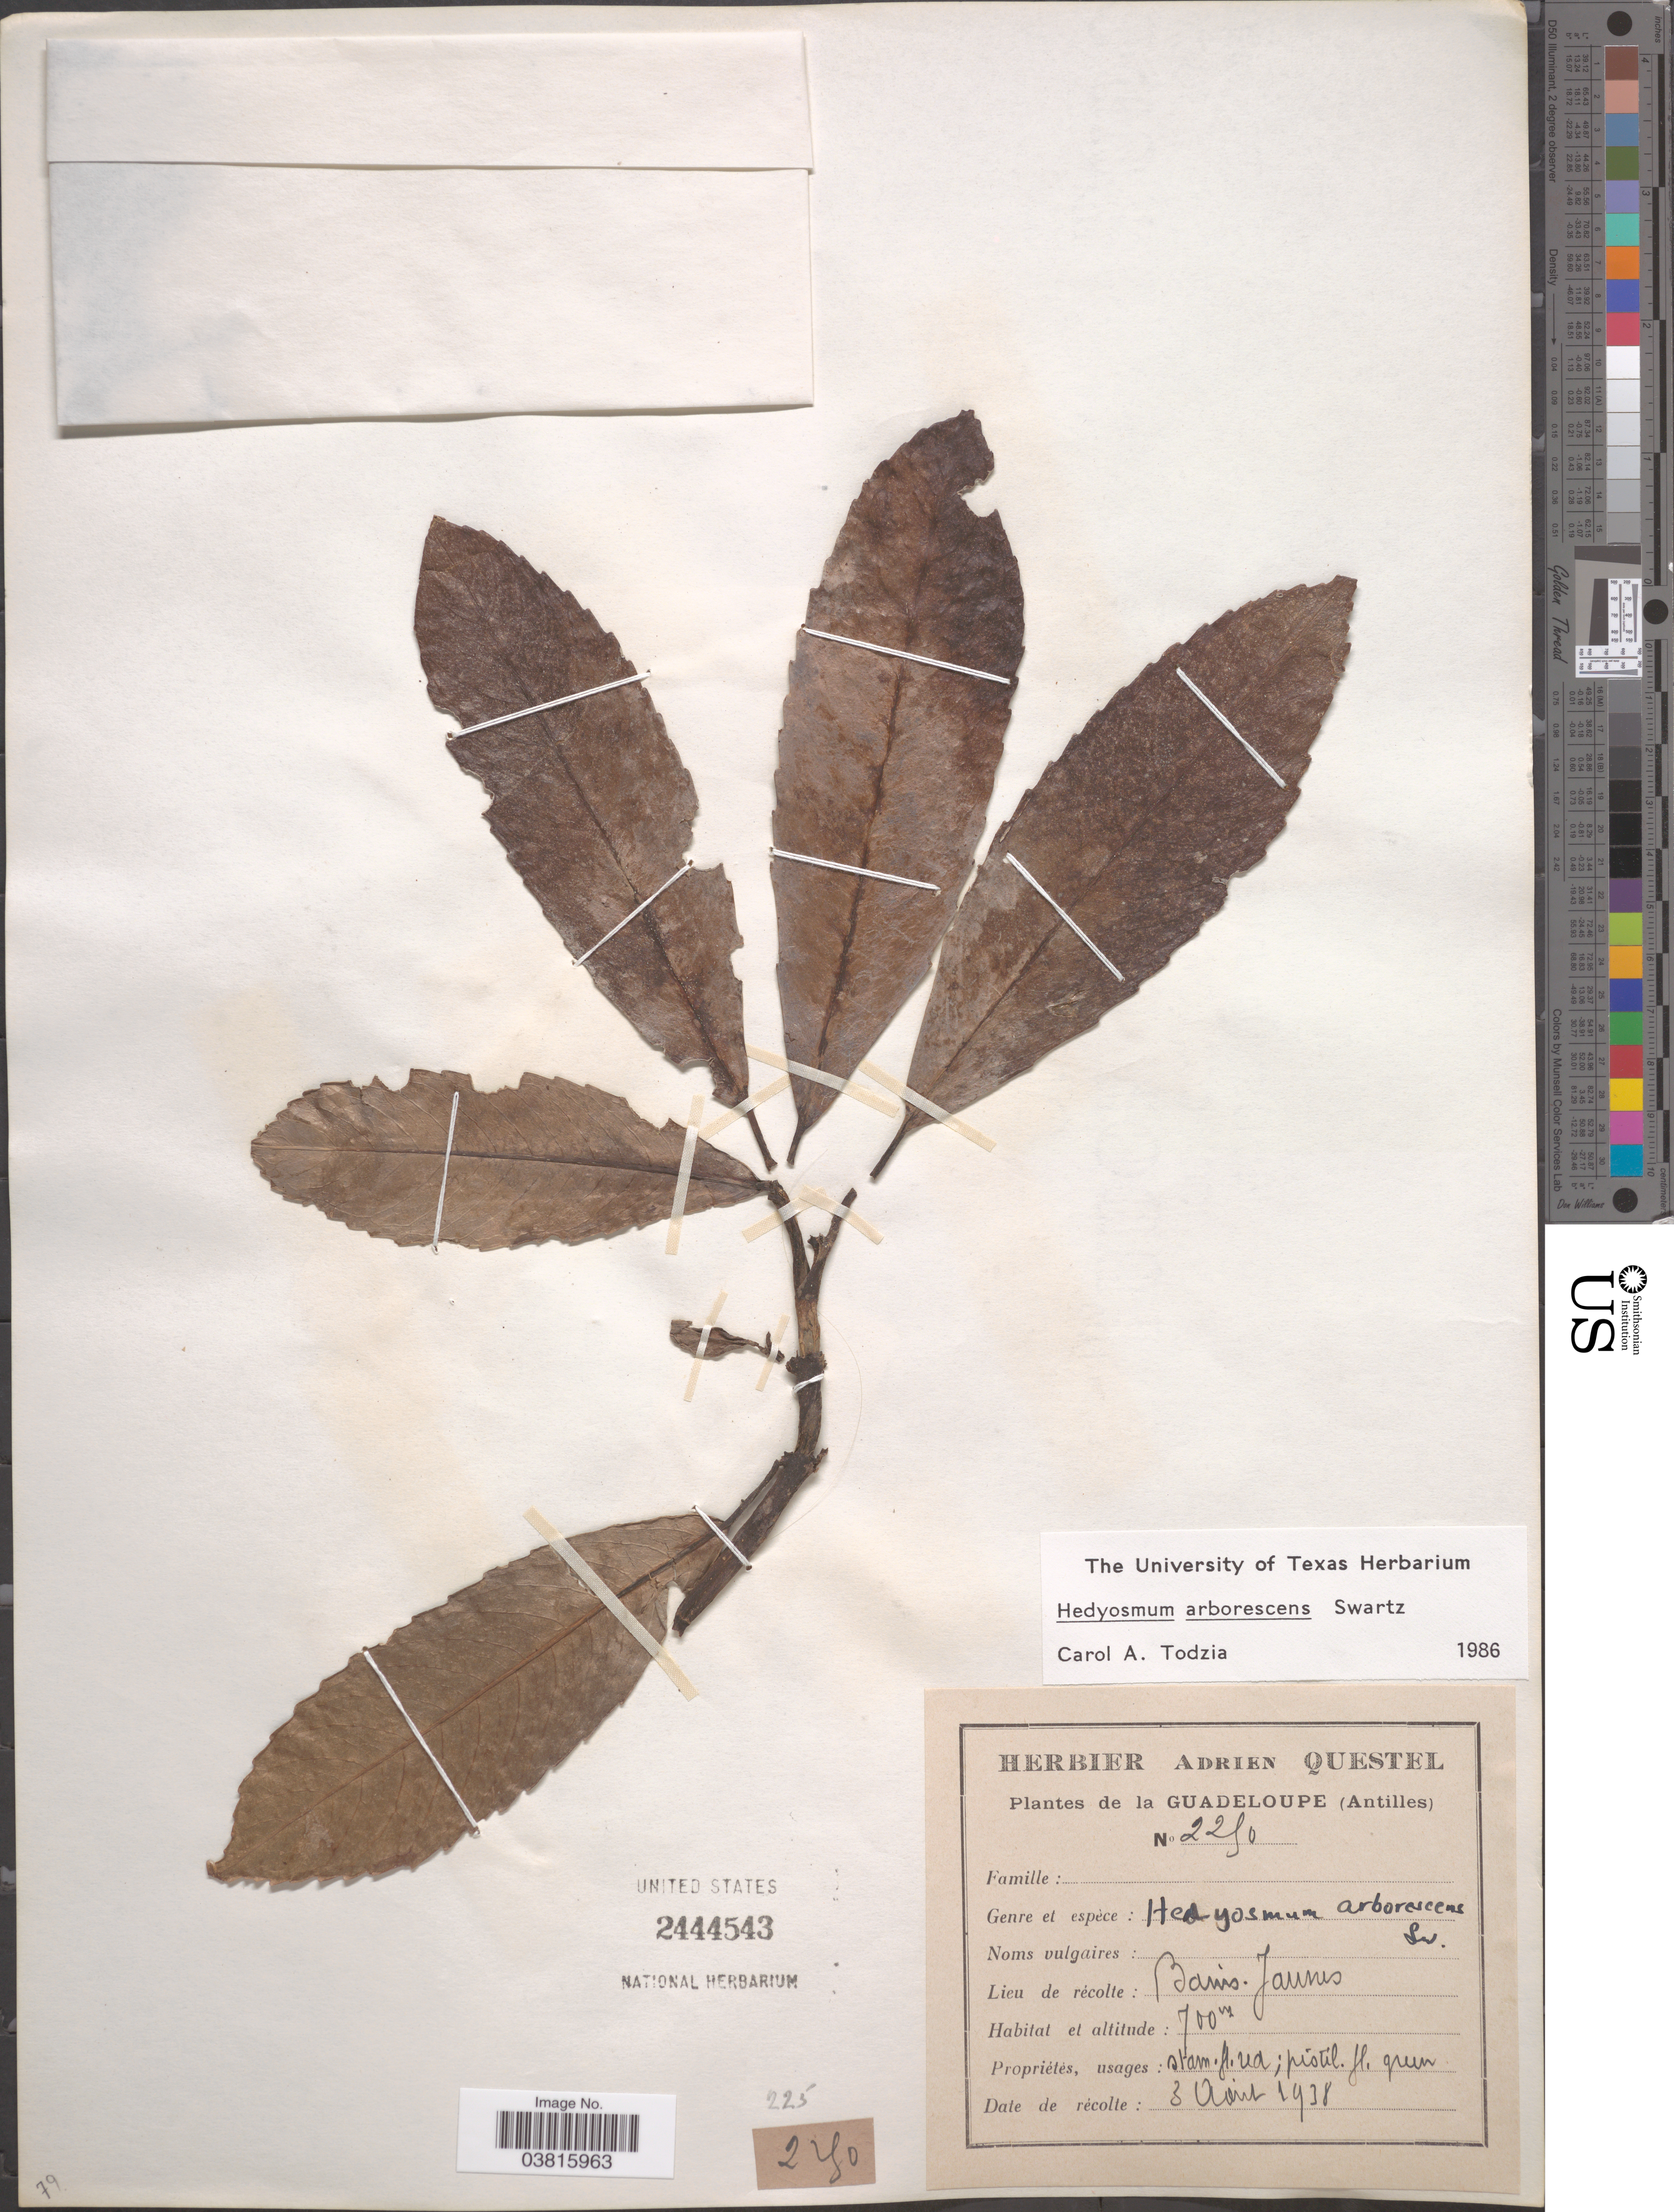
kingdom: Plantae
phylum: Tracheophyta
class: Magnoliopsida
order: Chloranthales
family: Chloranthaceae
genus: Hedyosmum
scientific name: Hedyosmum arborescens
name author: Sw.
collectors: A. Questel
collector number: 2250*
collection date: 1938-08-03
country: Guadeloupe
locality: Bains-Jaunes.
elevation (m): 700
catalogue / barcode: US 2444543